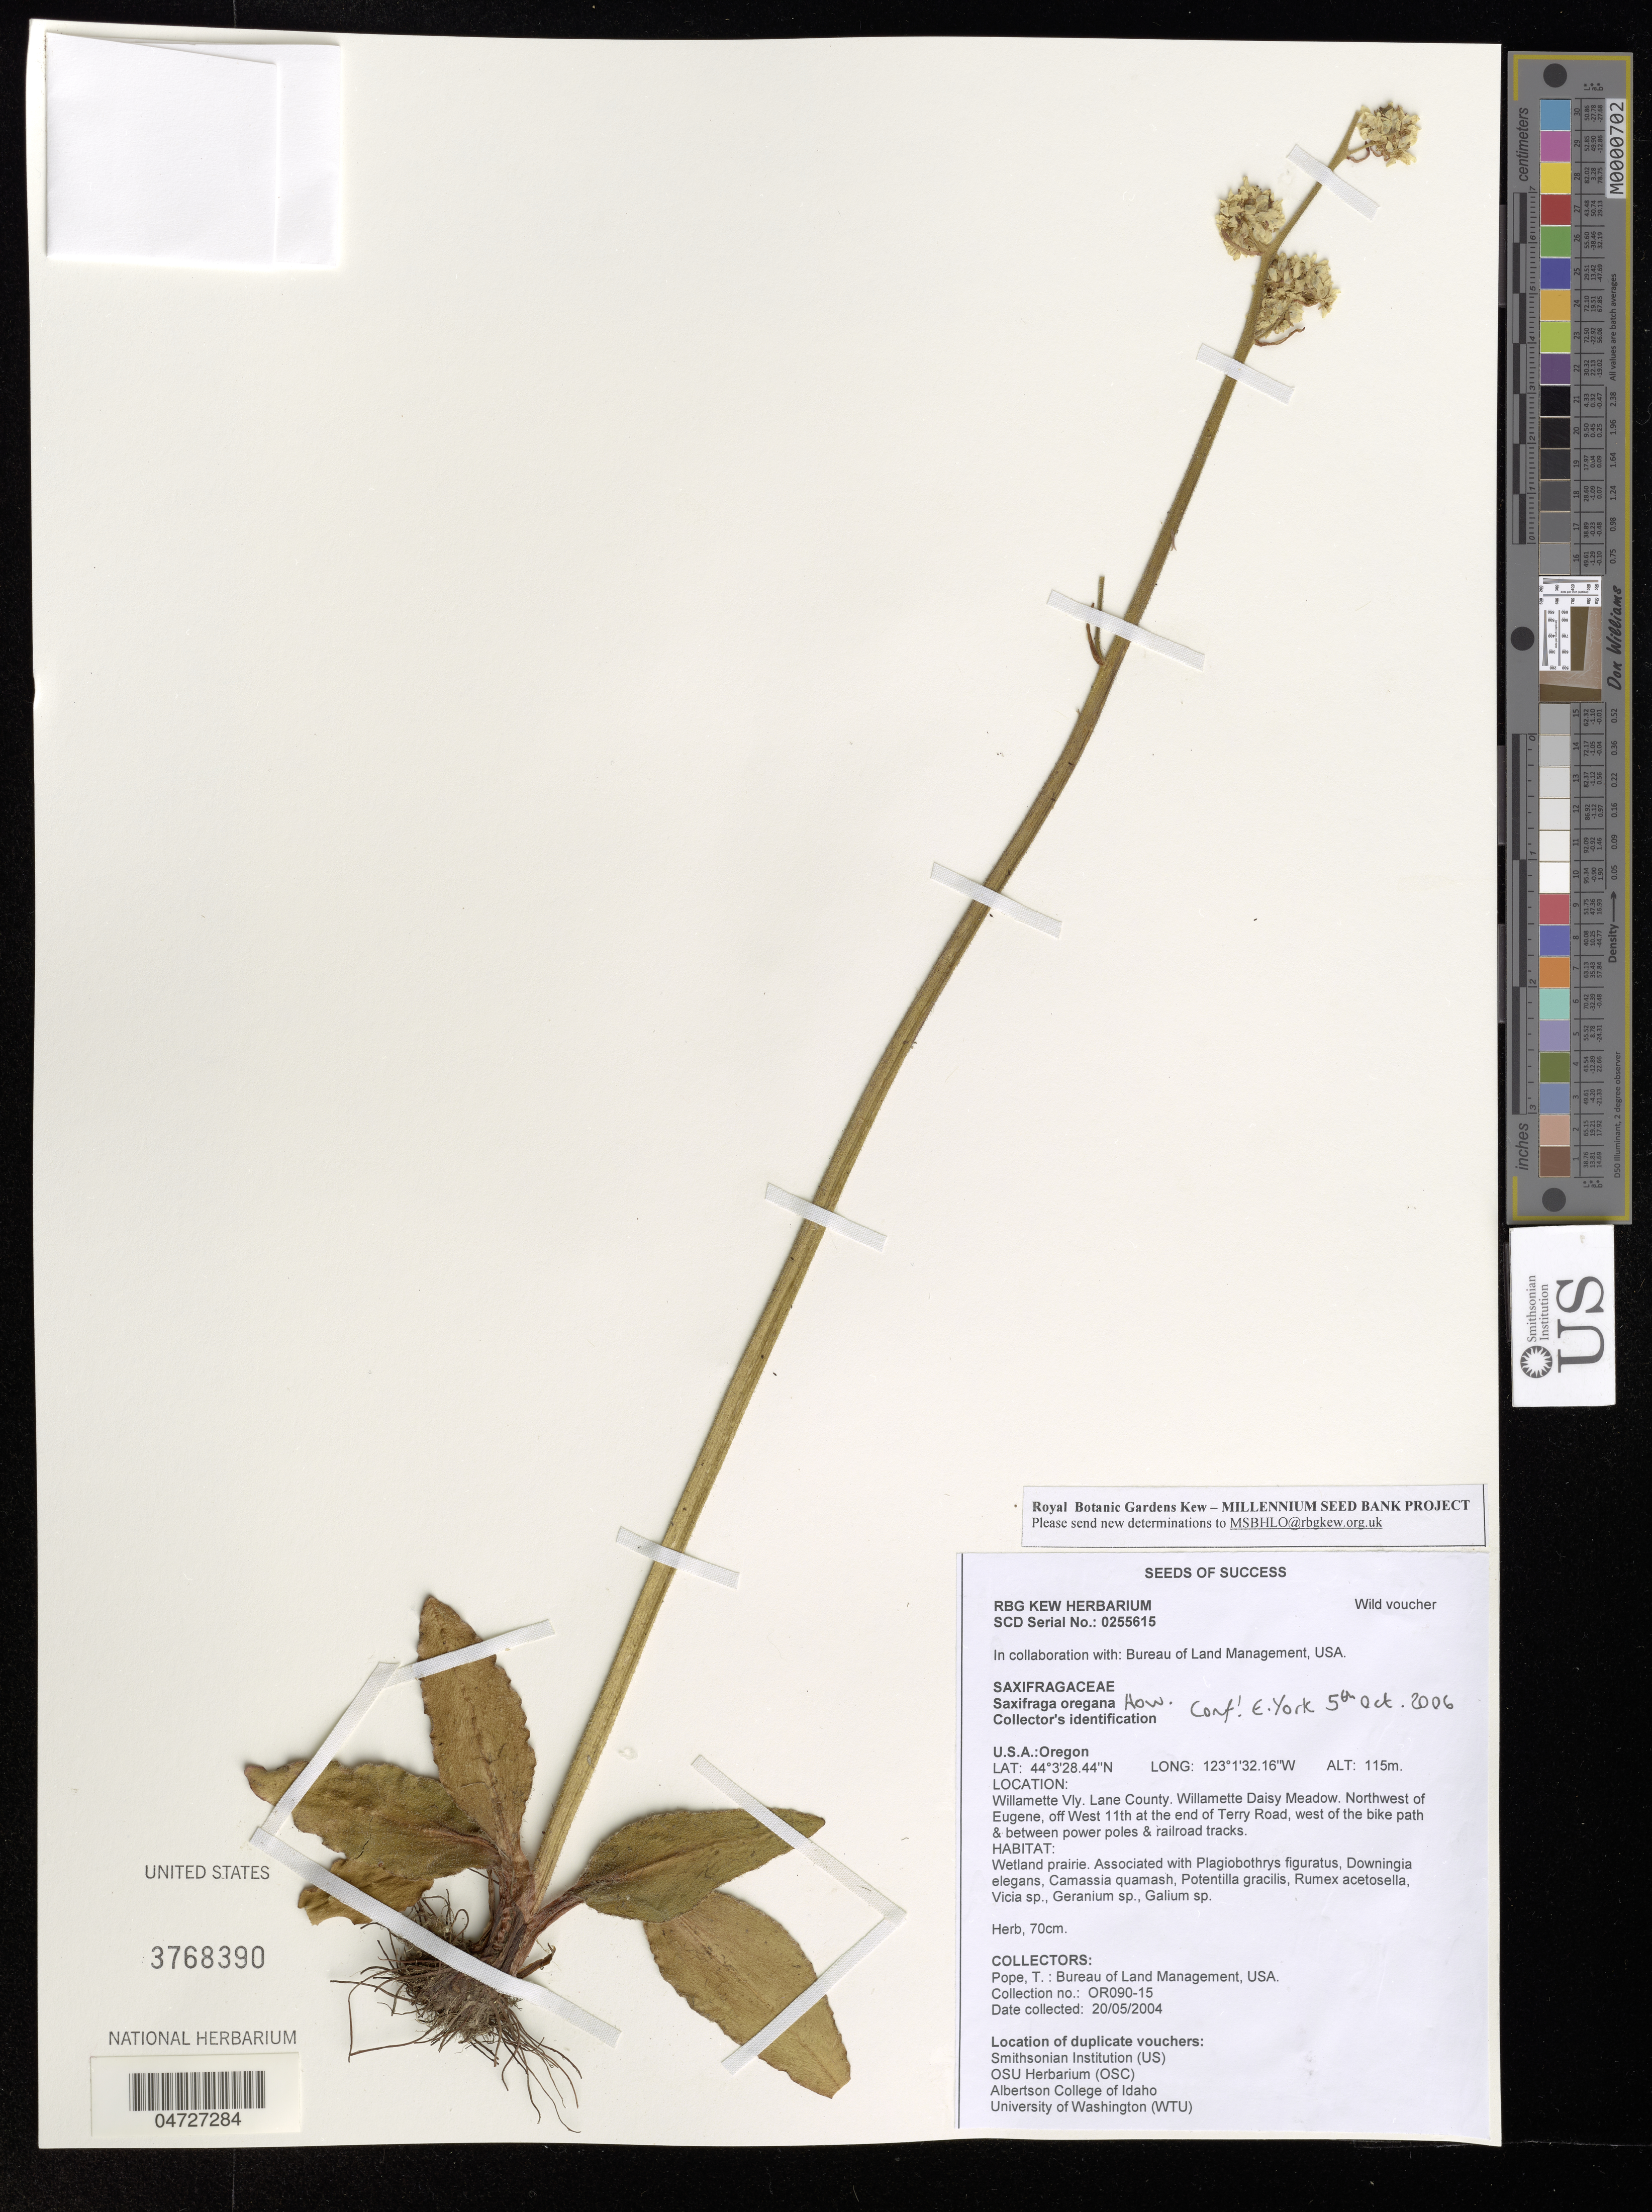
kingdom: Plantae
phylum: Tracheophyta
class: Magnoliopsida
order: Saxifragales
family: Saxifragaceae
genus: Saxifraga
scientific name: Saxifraga oregana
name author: Howell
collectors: T. Pope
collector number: OR090-15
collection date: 2004-05-20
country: United States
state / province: Oregon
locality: Willamette Vly. Lane County. Willamette Daisy Meadow. Northwest of Eugene, off West 11th at the end of Terry Road, west of the bike path & between power poles & railroad tracks.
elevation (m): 115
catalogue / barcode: US 3768390